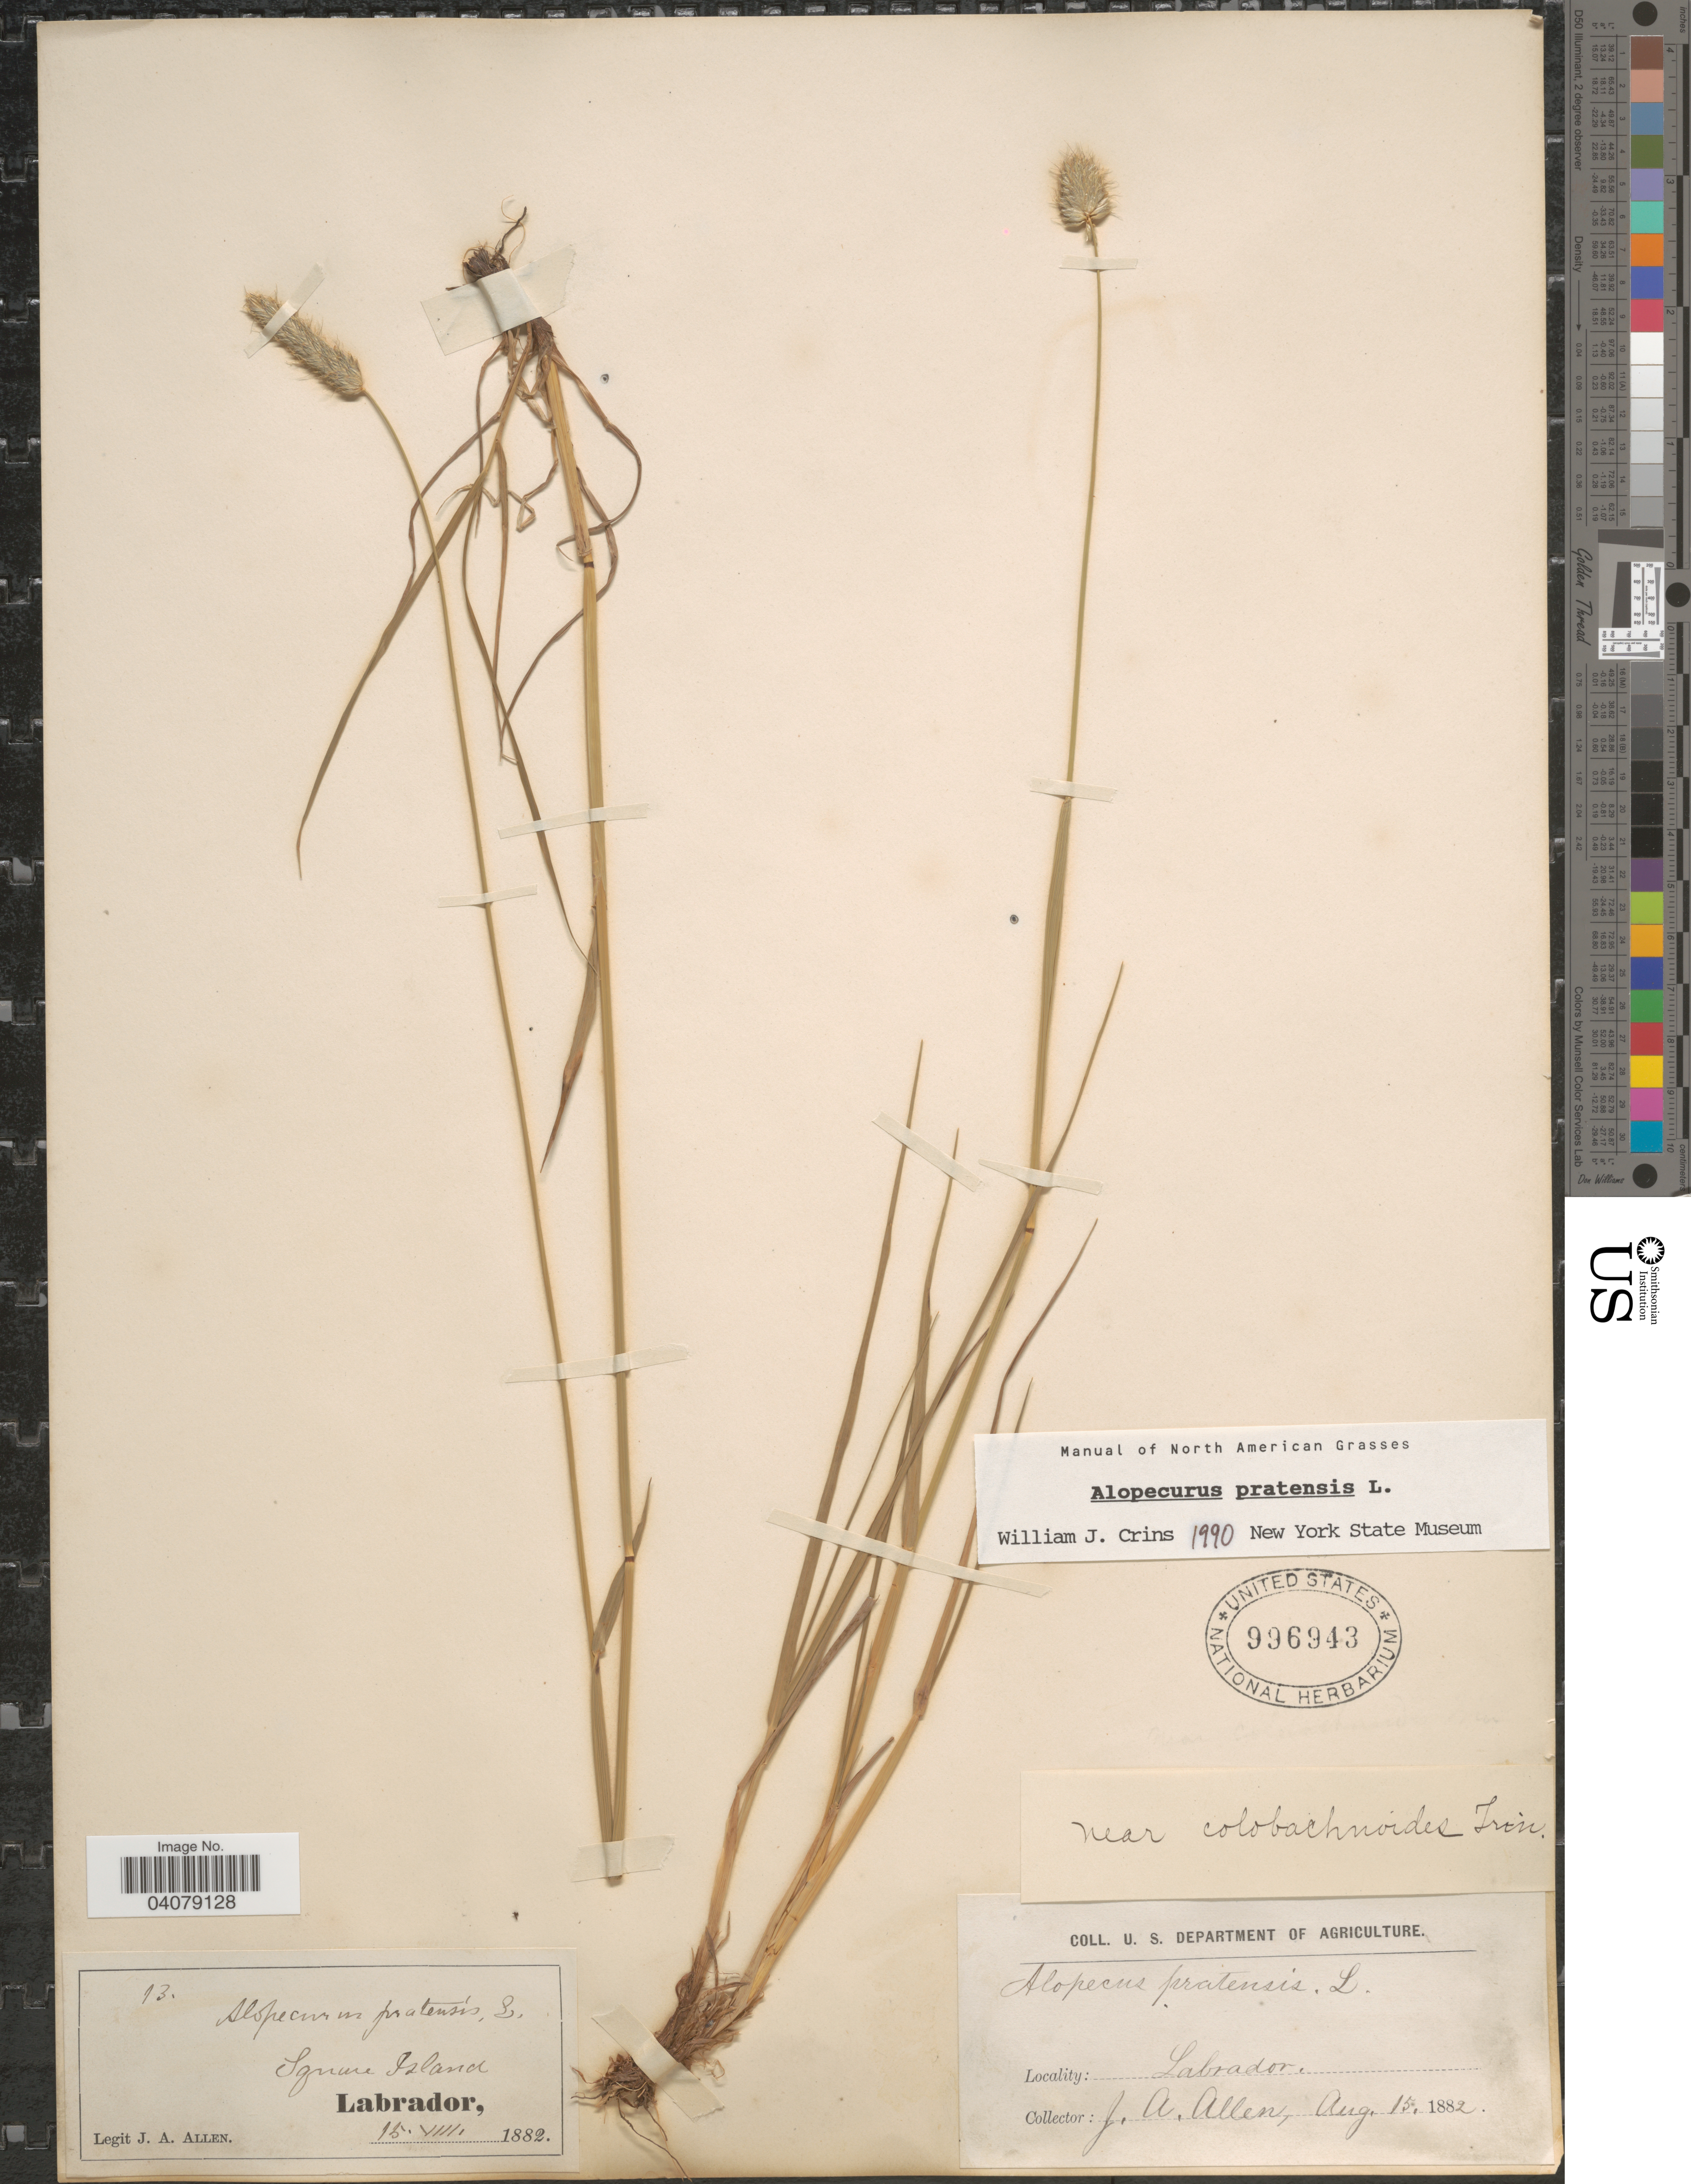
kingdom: Plantae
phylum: Tracheophyta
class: Liliopsida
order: Poales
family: Poaceae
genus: Alopecurus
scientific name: Alopecurus pratensis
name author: L.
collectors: J. Allen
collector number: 13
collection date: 1882-08-15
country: Canada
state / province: Newfoundland and Labrador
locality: Ignace Island. Labrador.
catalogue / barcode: US 996943